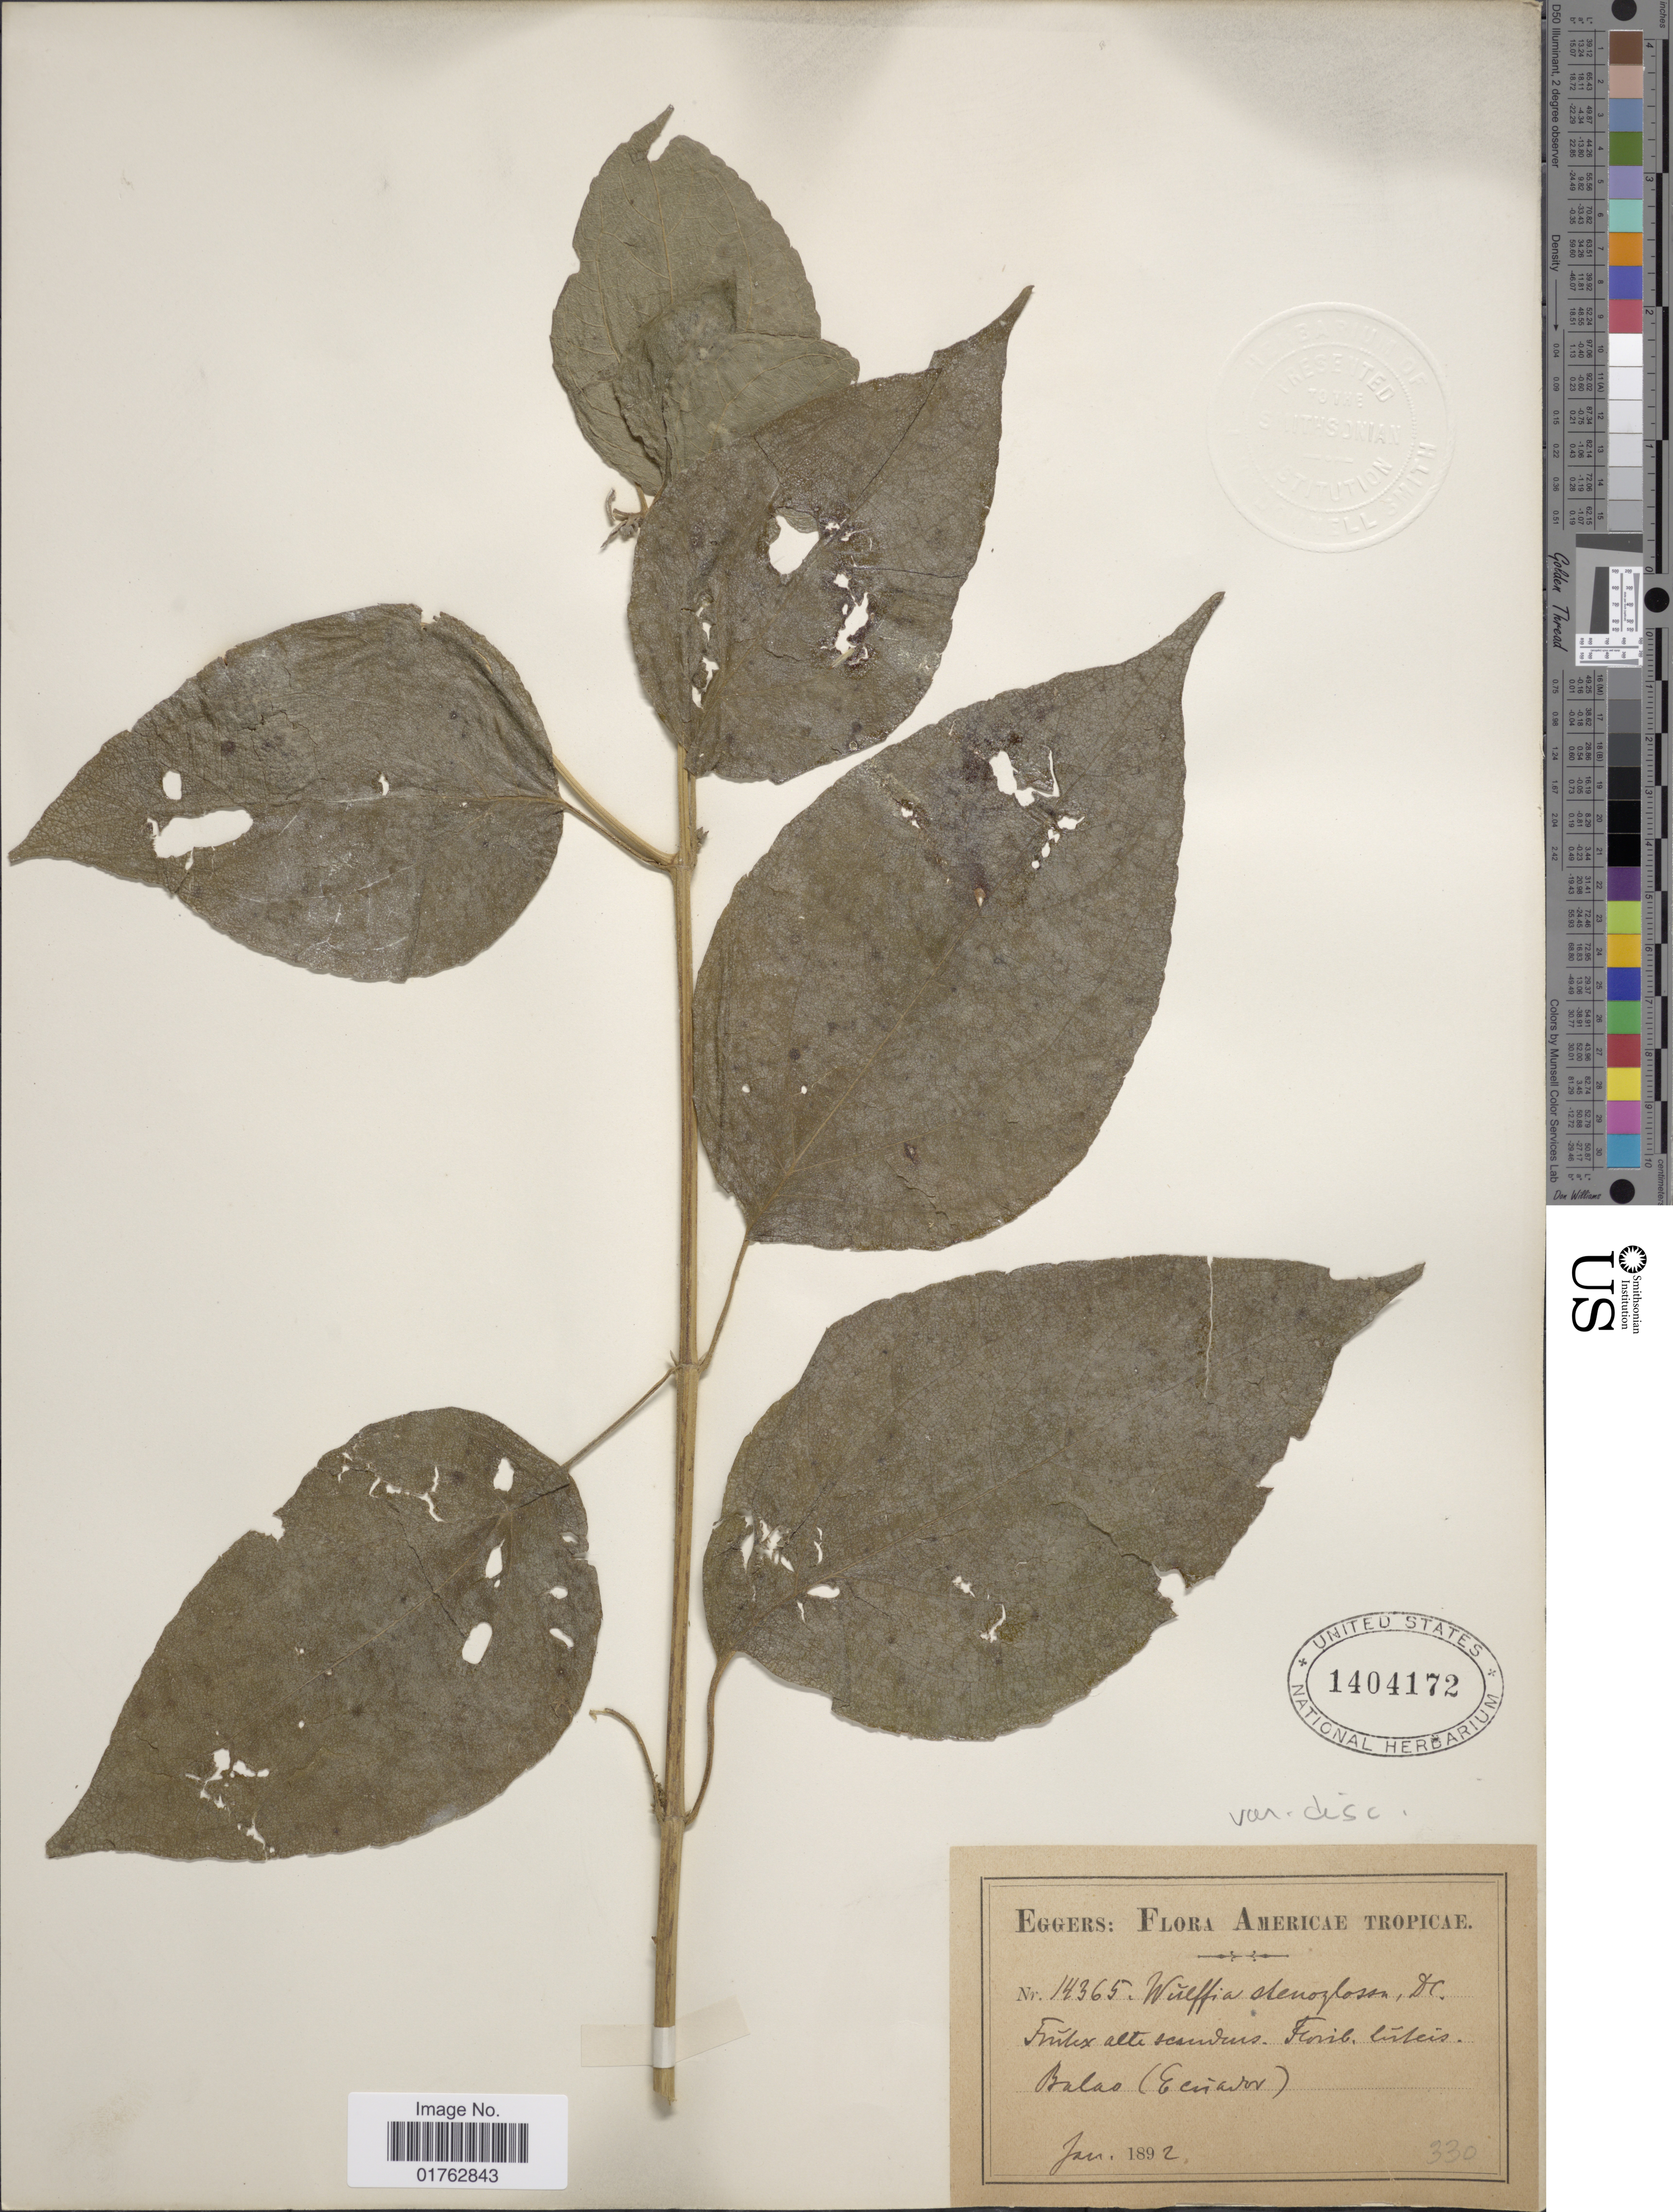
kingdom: Plantae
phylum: Tracheophyta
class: Magnoliopsida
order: Asterales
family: Asteraceae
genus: Wulffia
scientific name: Wulffia baccata var. discoidea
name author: S.F. Blake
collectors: -. Eggers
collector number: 14365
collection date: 1892-01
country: Ecuador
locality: Funilex alti scandurs, Fennib Curleis, Balao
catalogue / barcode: US 1404172